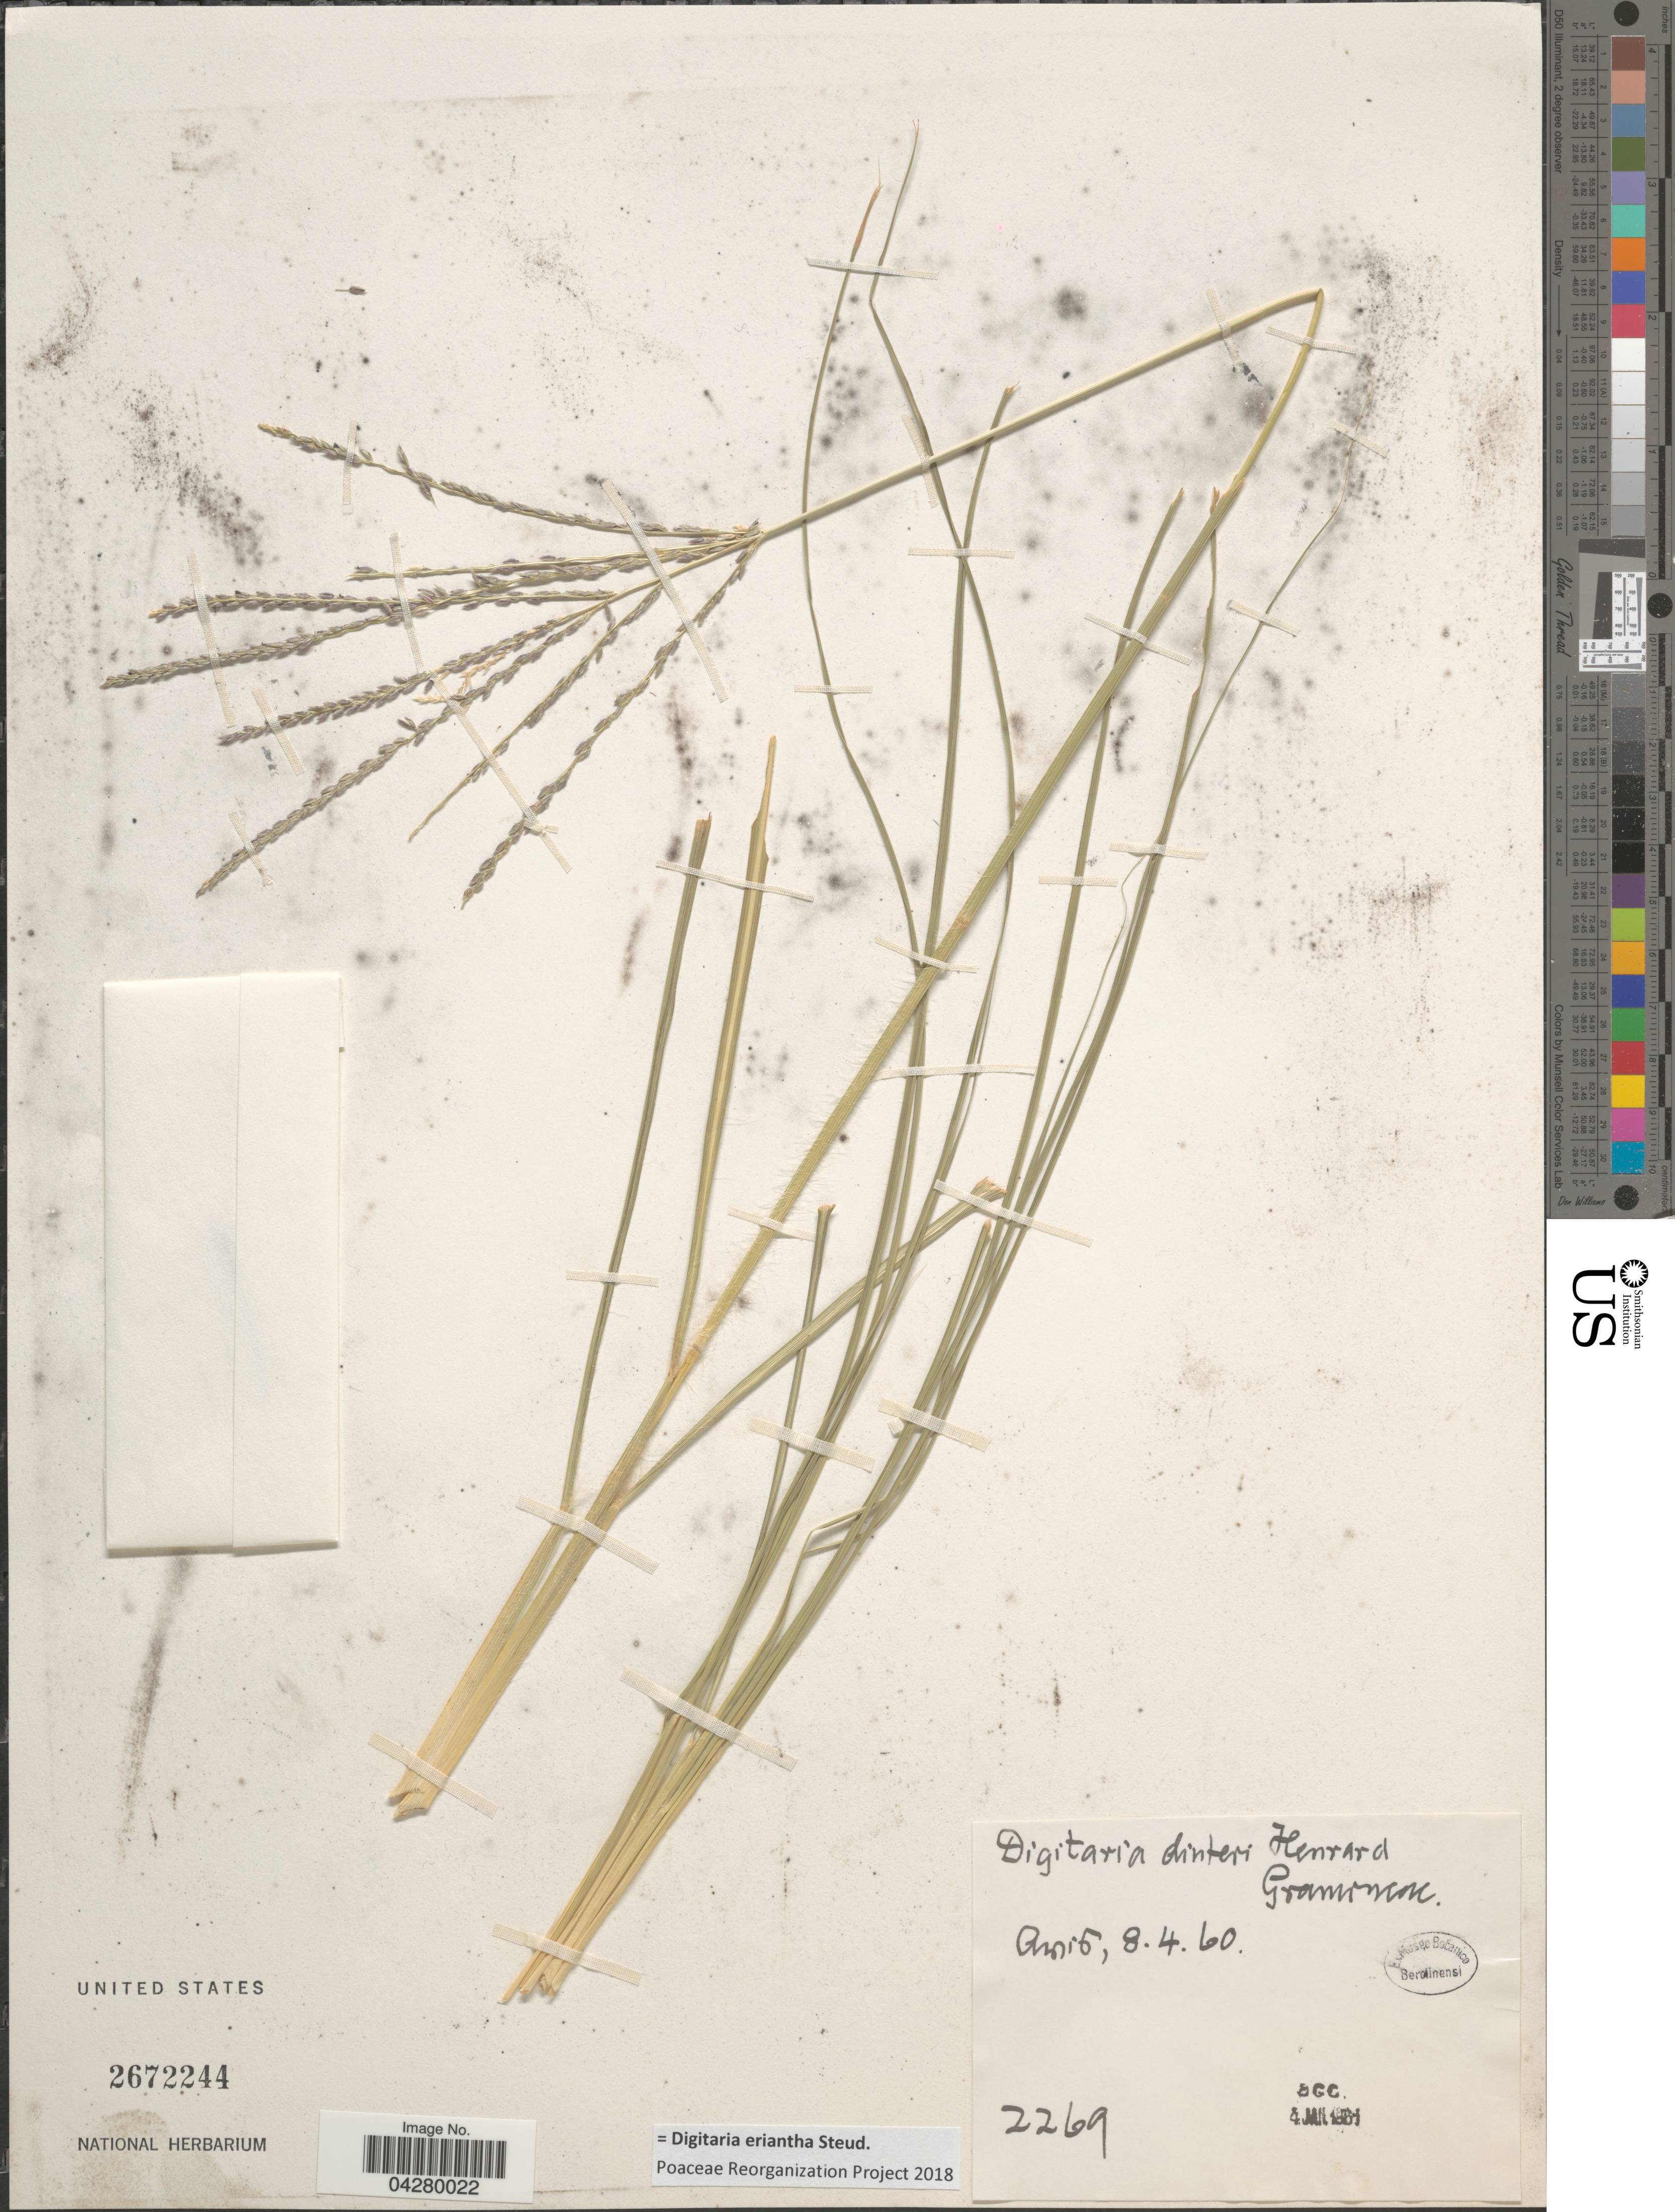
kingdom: Plantae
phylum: Tracheophyta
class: Liliopsida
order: Poales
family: Poaceae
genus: Digitaria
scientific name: Digitaria eriantha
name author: Steud.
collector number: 2269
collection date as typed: Transcribed d/m/y: 8/4/60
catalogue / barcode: US 2672244